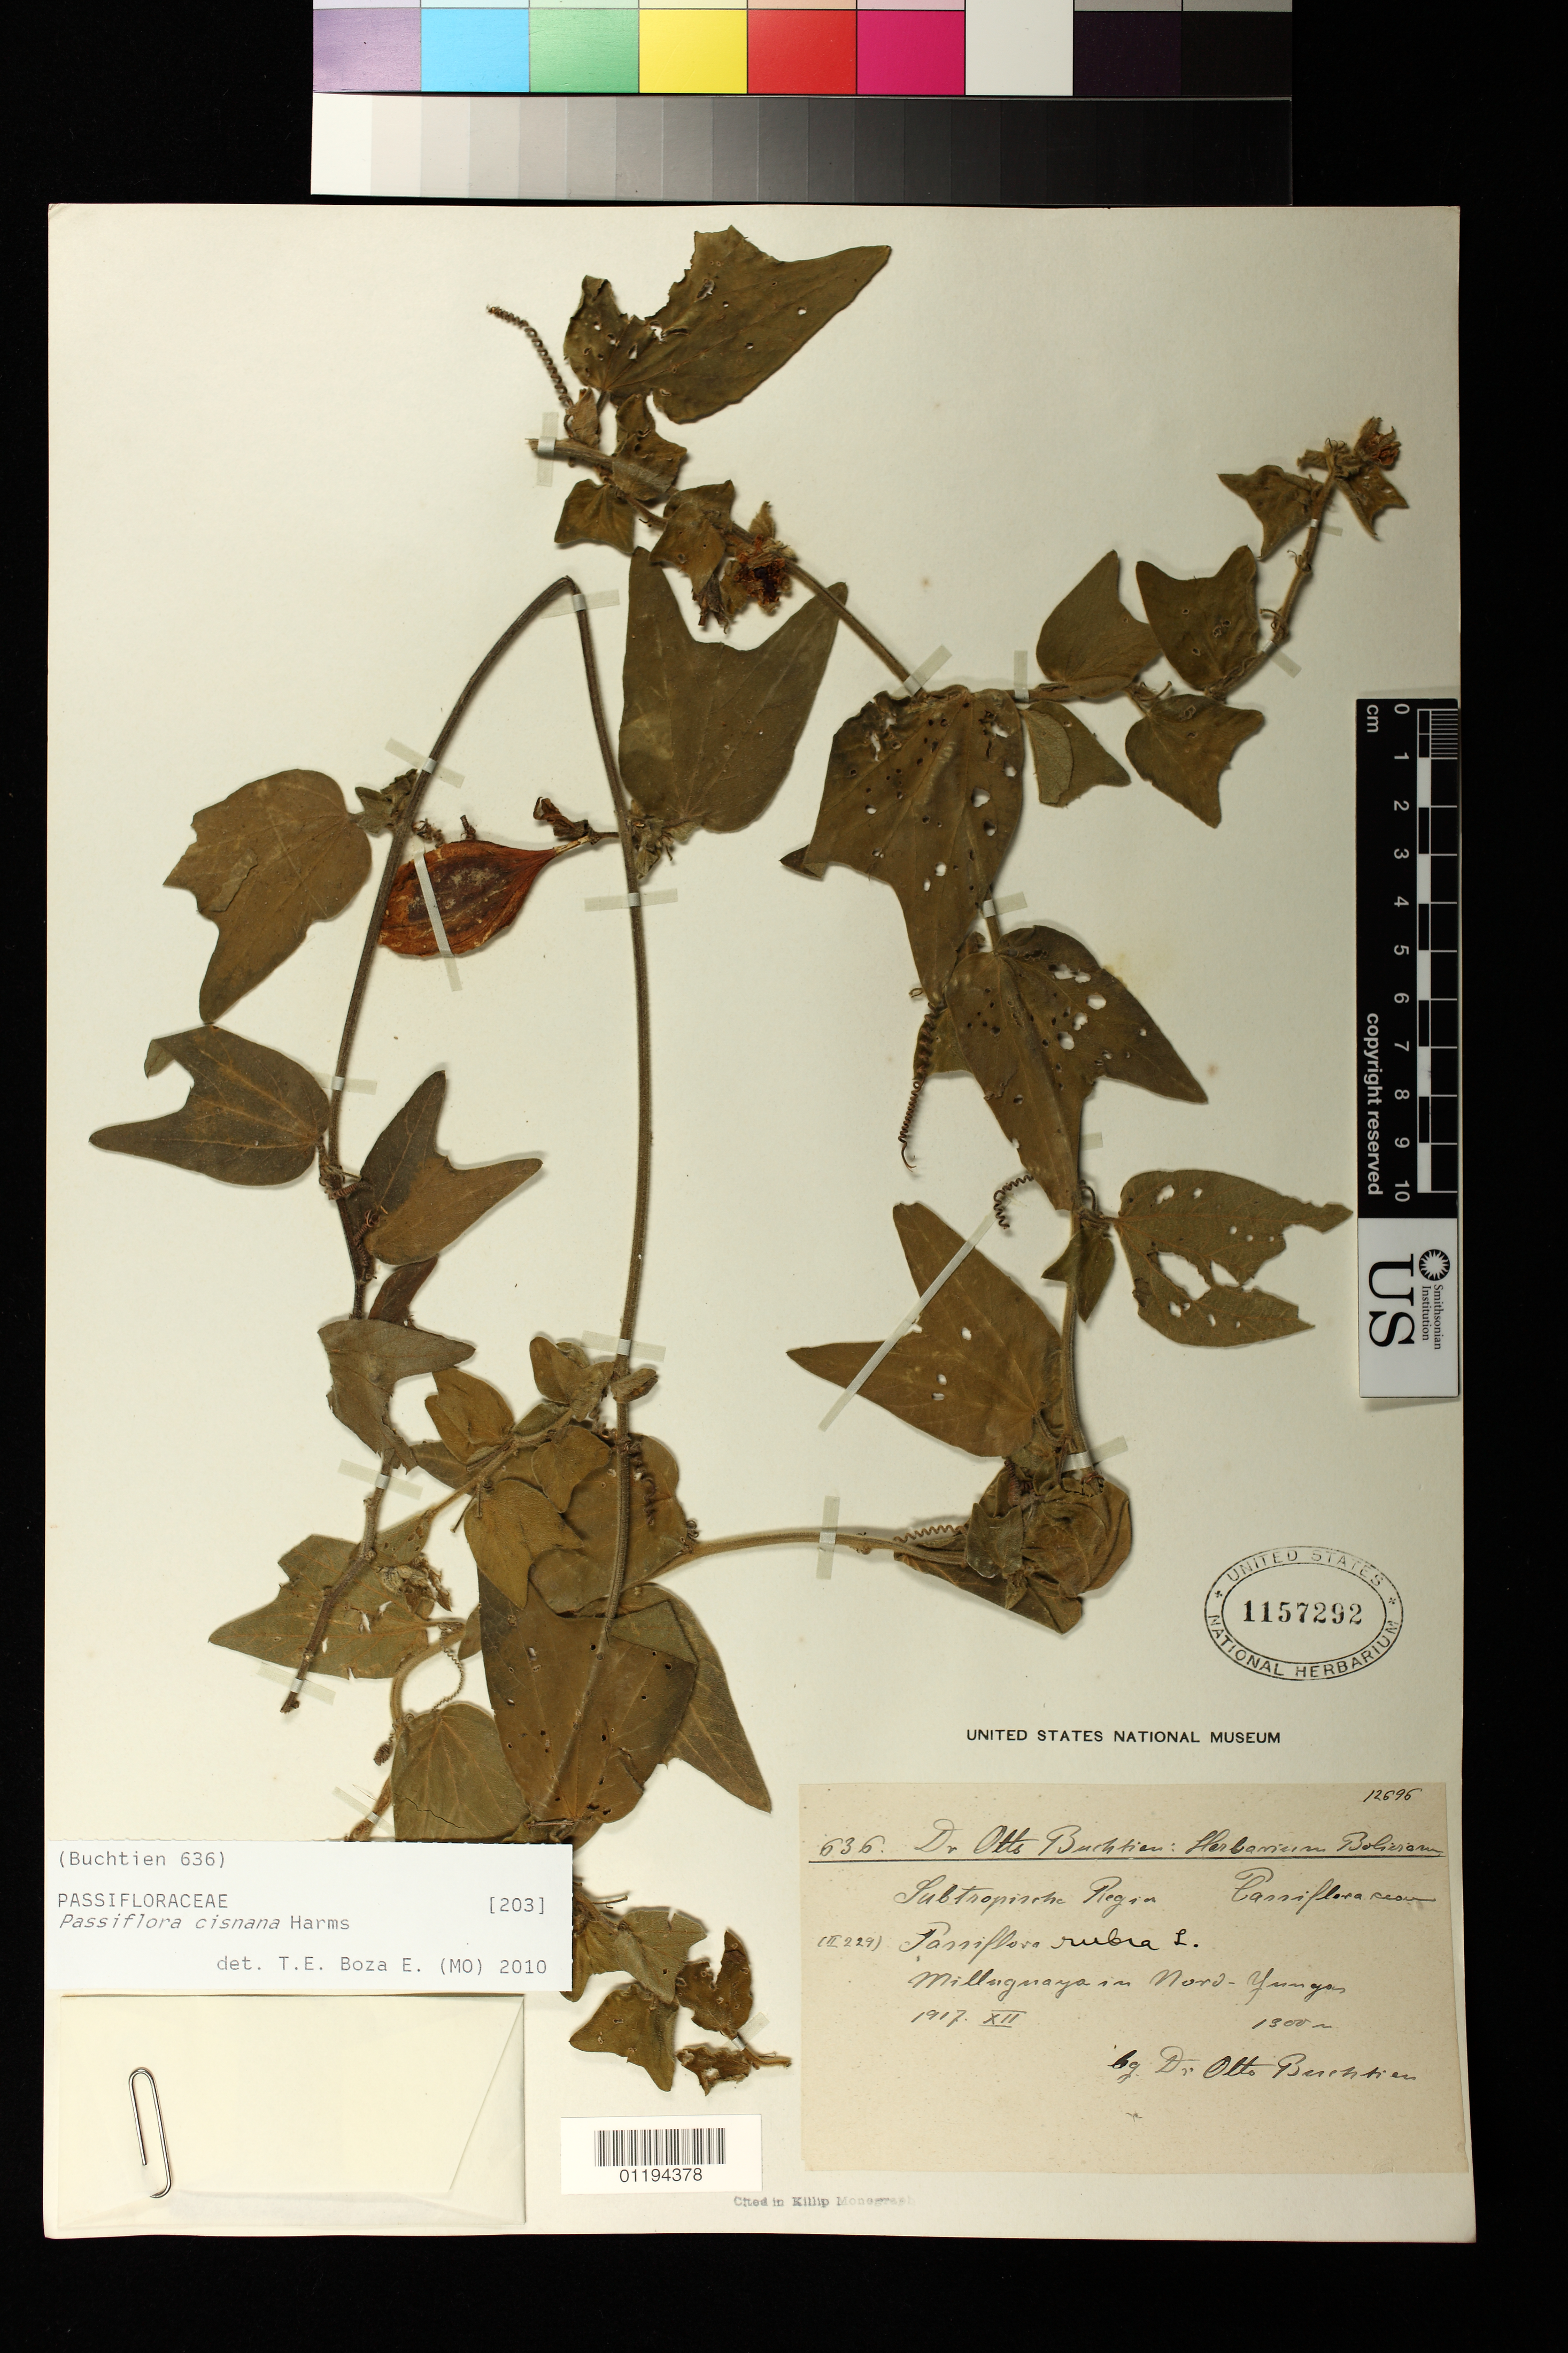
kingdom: Plantae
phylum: Tracheophyta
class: Magnoliopsida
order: Malpighiales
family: Passifloraceae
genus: Passiflora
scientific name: Passiflora cisnana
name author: Harms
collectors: O. Buchtien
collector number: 636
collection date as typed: Dec 1917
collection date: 1917-12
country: Bolivia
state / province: La Paz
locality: Milliguaya im Nord Yungas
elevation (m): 1500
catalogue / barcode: US 1157292